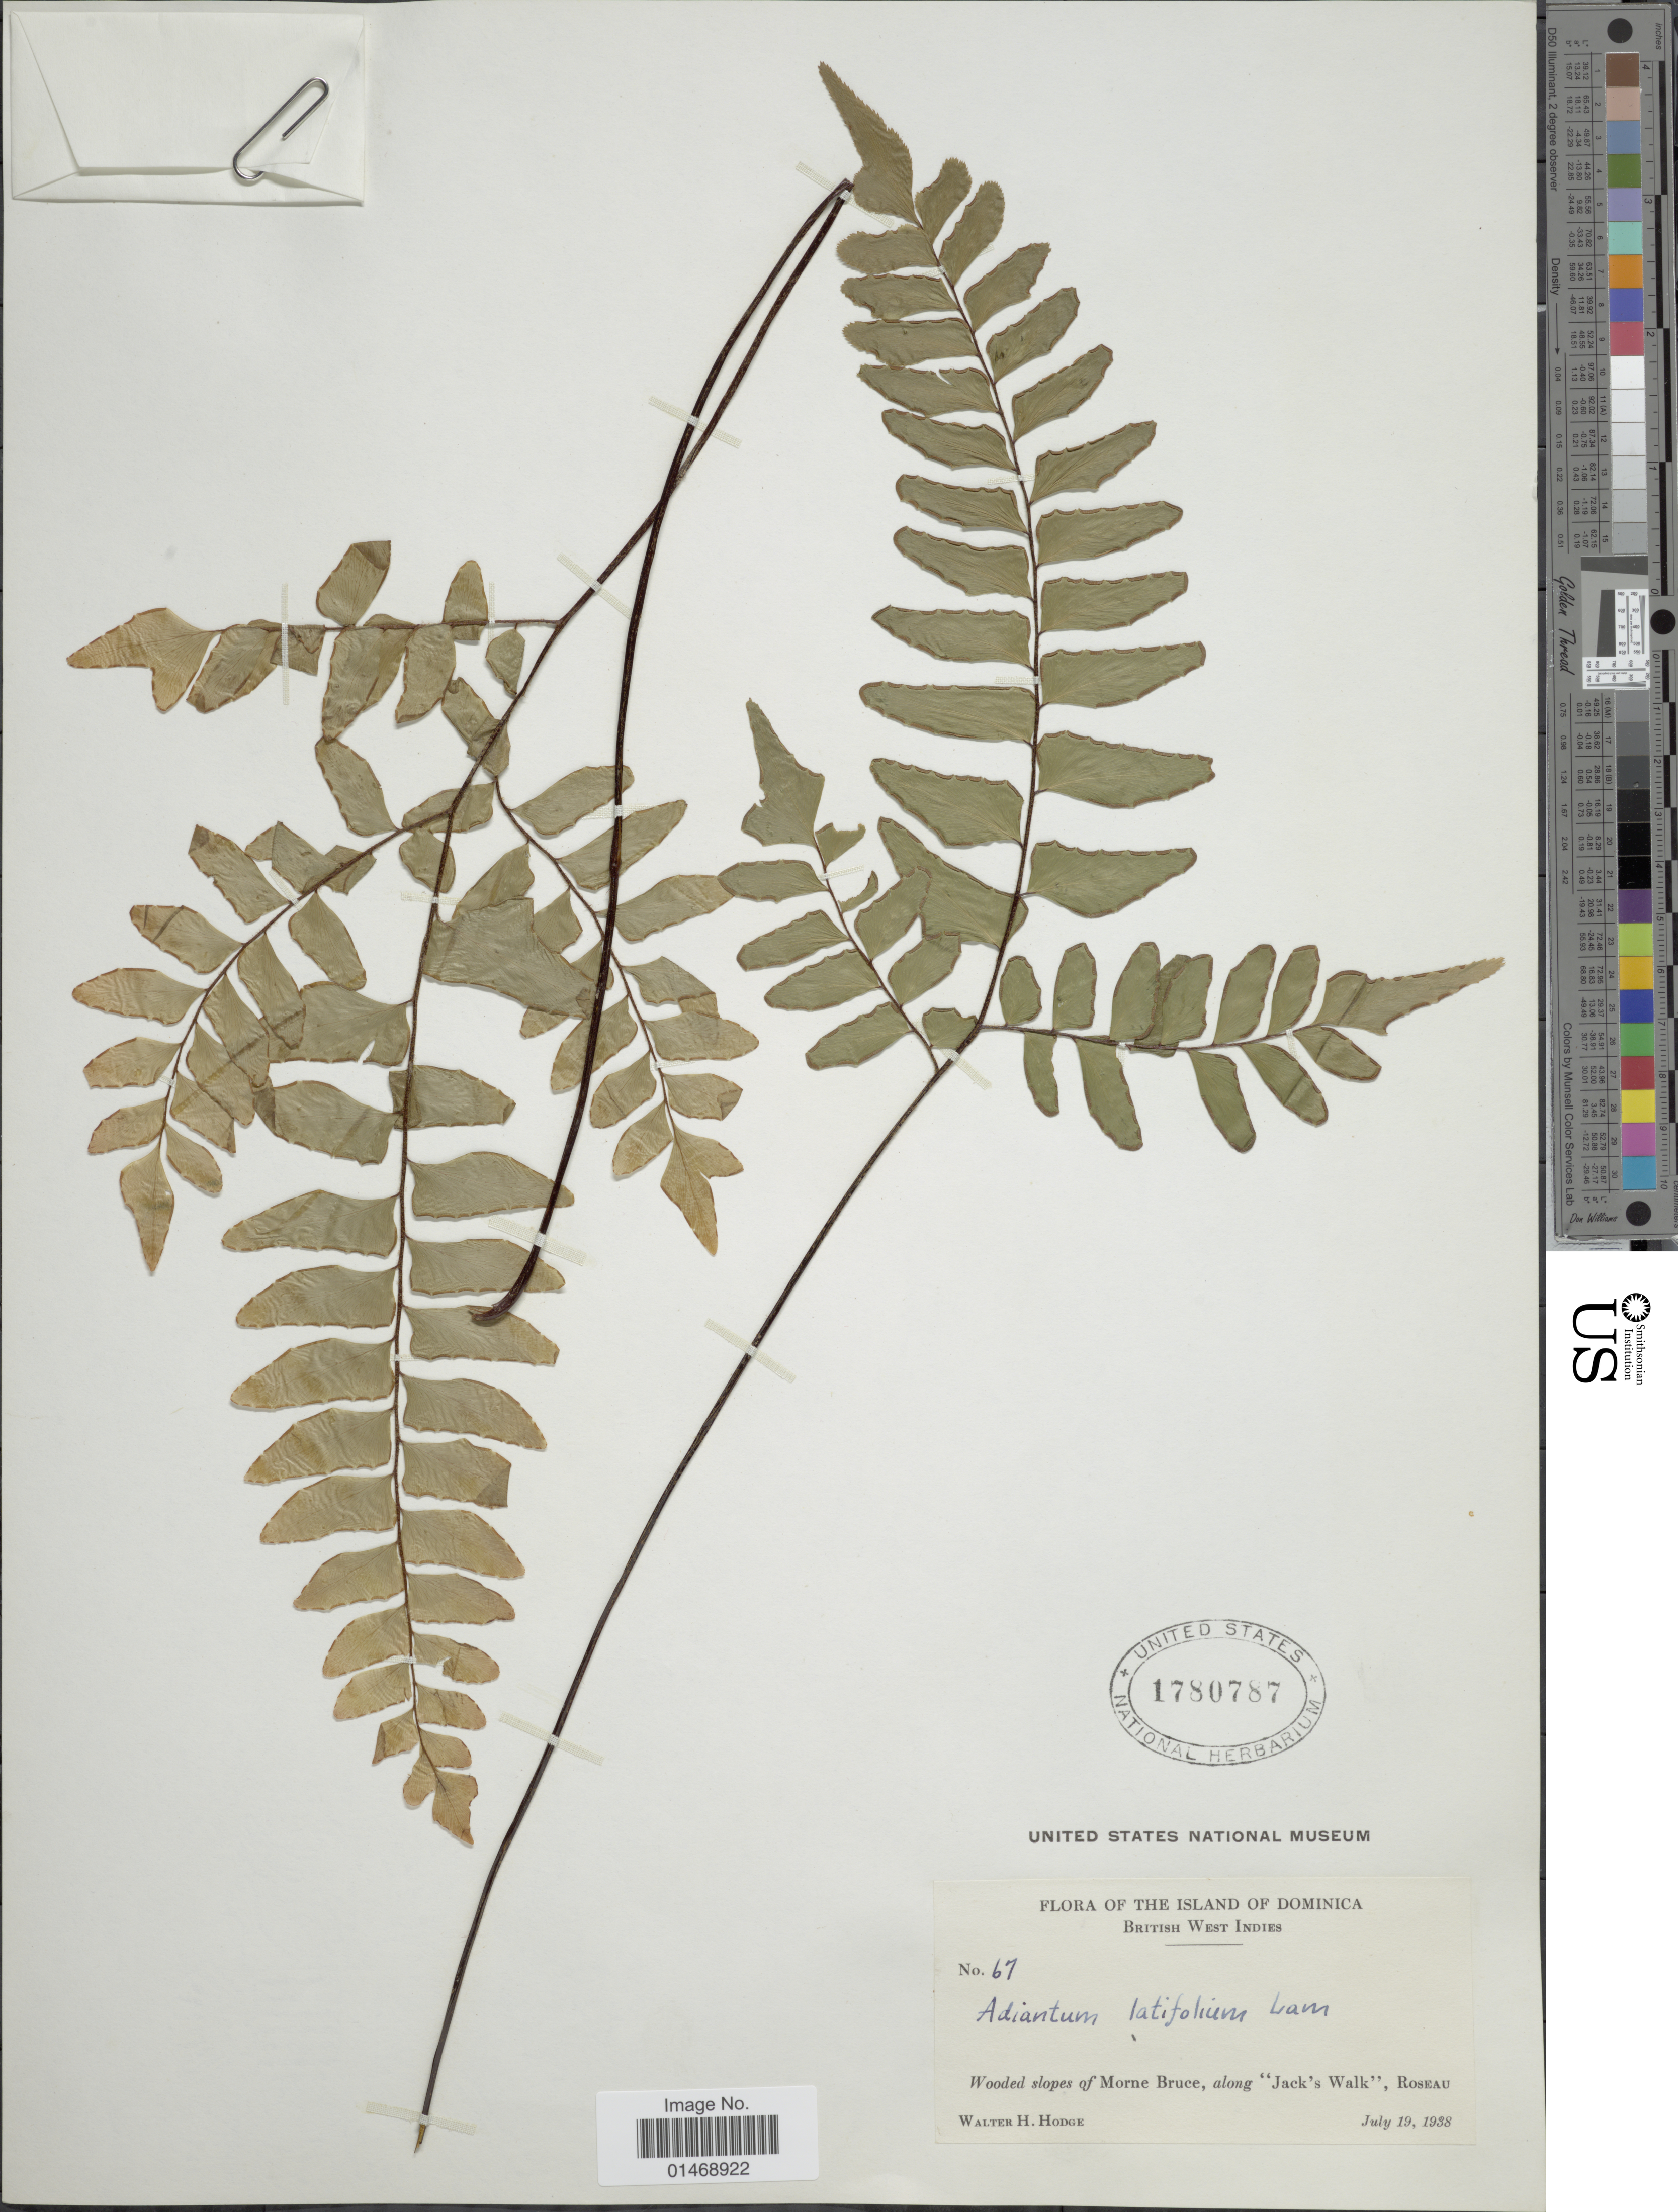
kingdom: Plantae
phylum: Tracheophyta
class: Polypodiopsida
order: Polypodiales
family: Pteridaceae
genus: Adiantum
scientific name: Adiantum latifolium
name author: Lam.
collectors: W. Hodge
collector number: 67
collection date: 1938-07-19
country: Dominica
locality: The Island of Dominica, British West Indies, Wooded slopes of Morne Bruce, along 'Jack's Walk', Roseau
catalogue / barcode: US 1780787